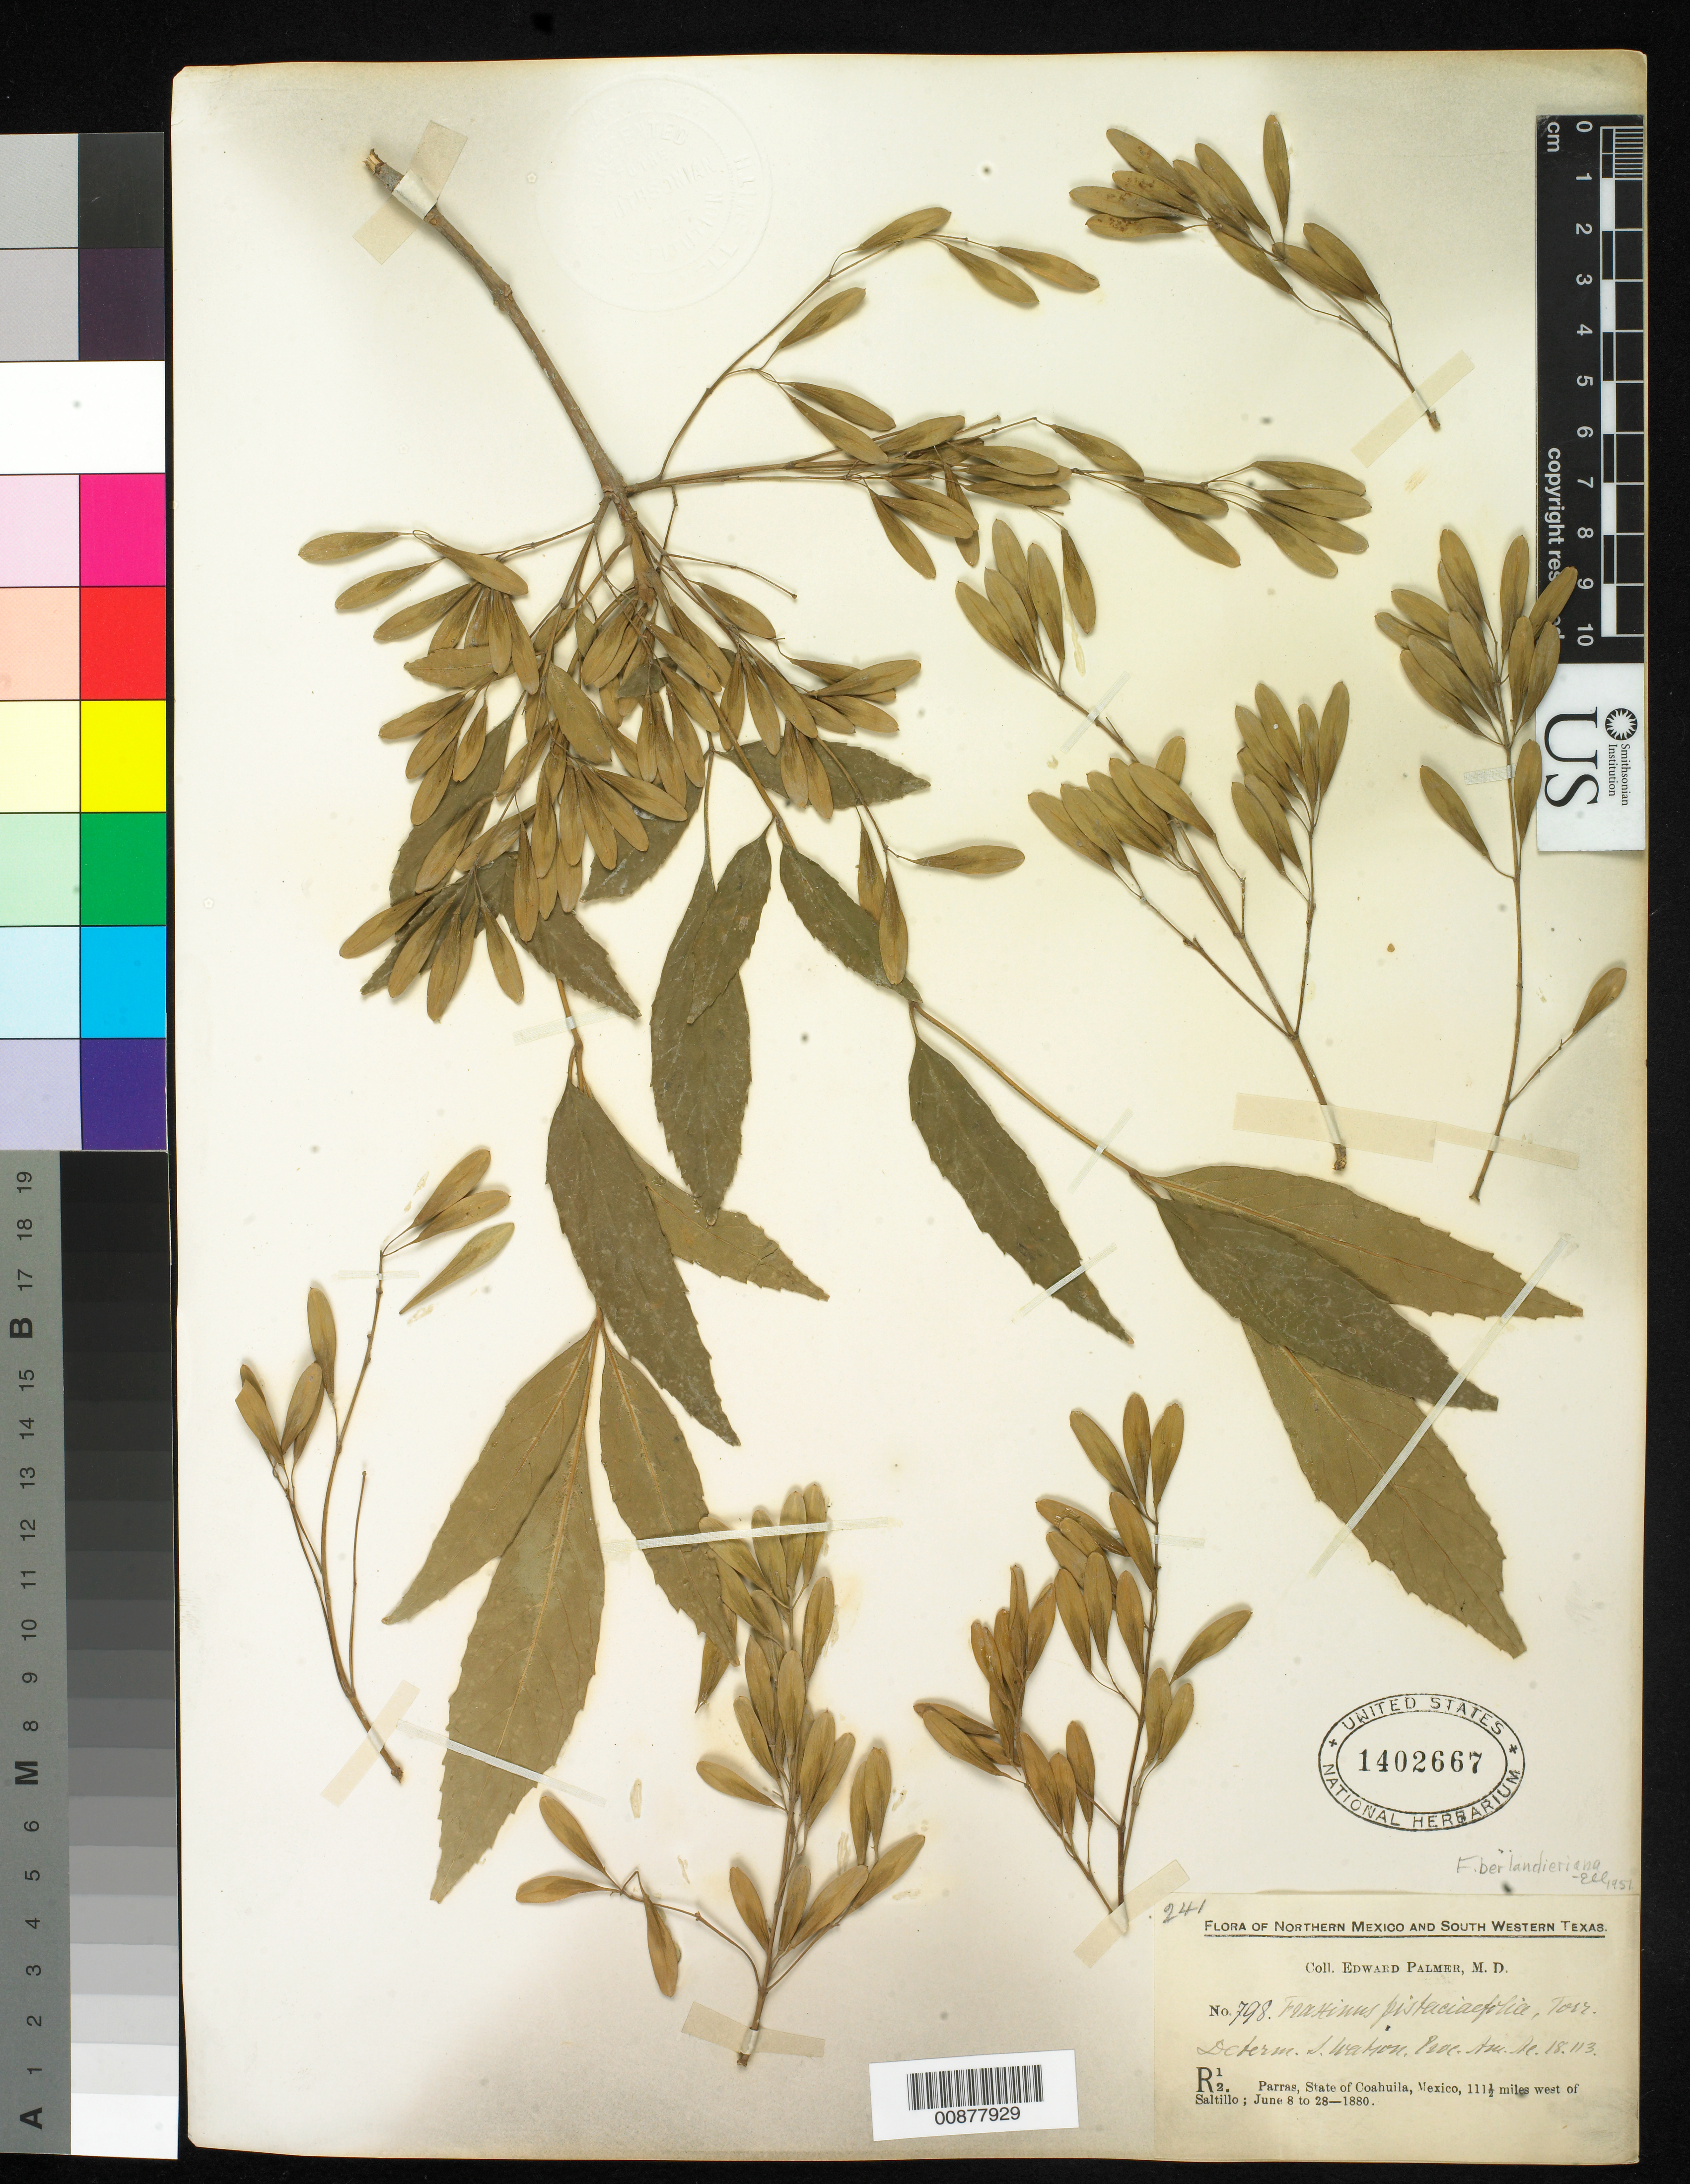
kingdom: Plantae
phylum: Tracheophyta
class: Magnoliopsida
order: Lamiales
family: Oleaceae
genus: Fraxinus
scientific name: Fraxinus berlandieriana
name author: A. DC.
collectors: E. Palmer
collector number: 798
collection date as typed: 08 Jun 1880 to 28 Jun 1880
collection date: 1880-06-08/1880-06-28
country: Mexico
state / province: Coahuila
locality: R12. Parras, Coahuila, 111½ miles west of Saltillo.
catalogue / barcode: US 1402667